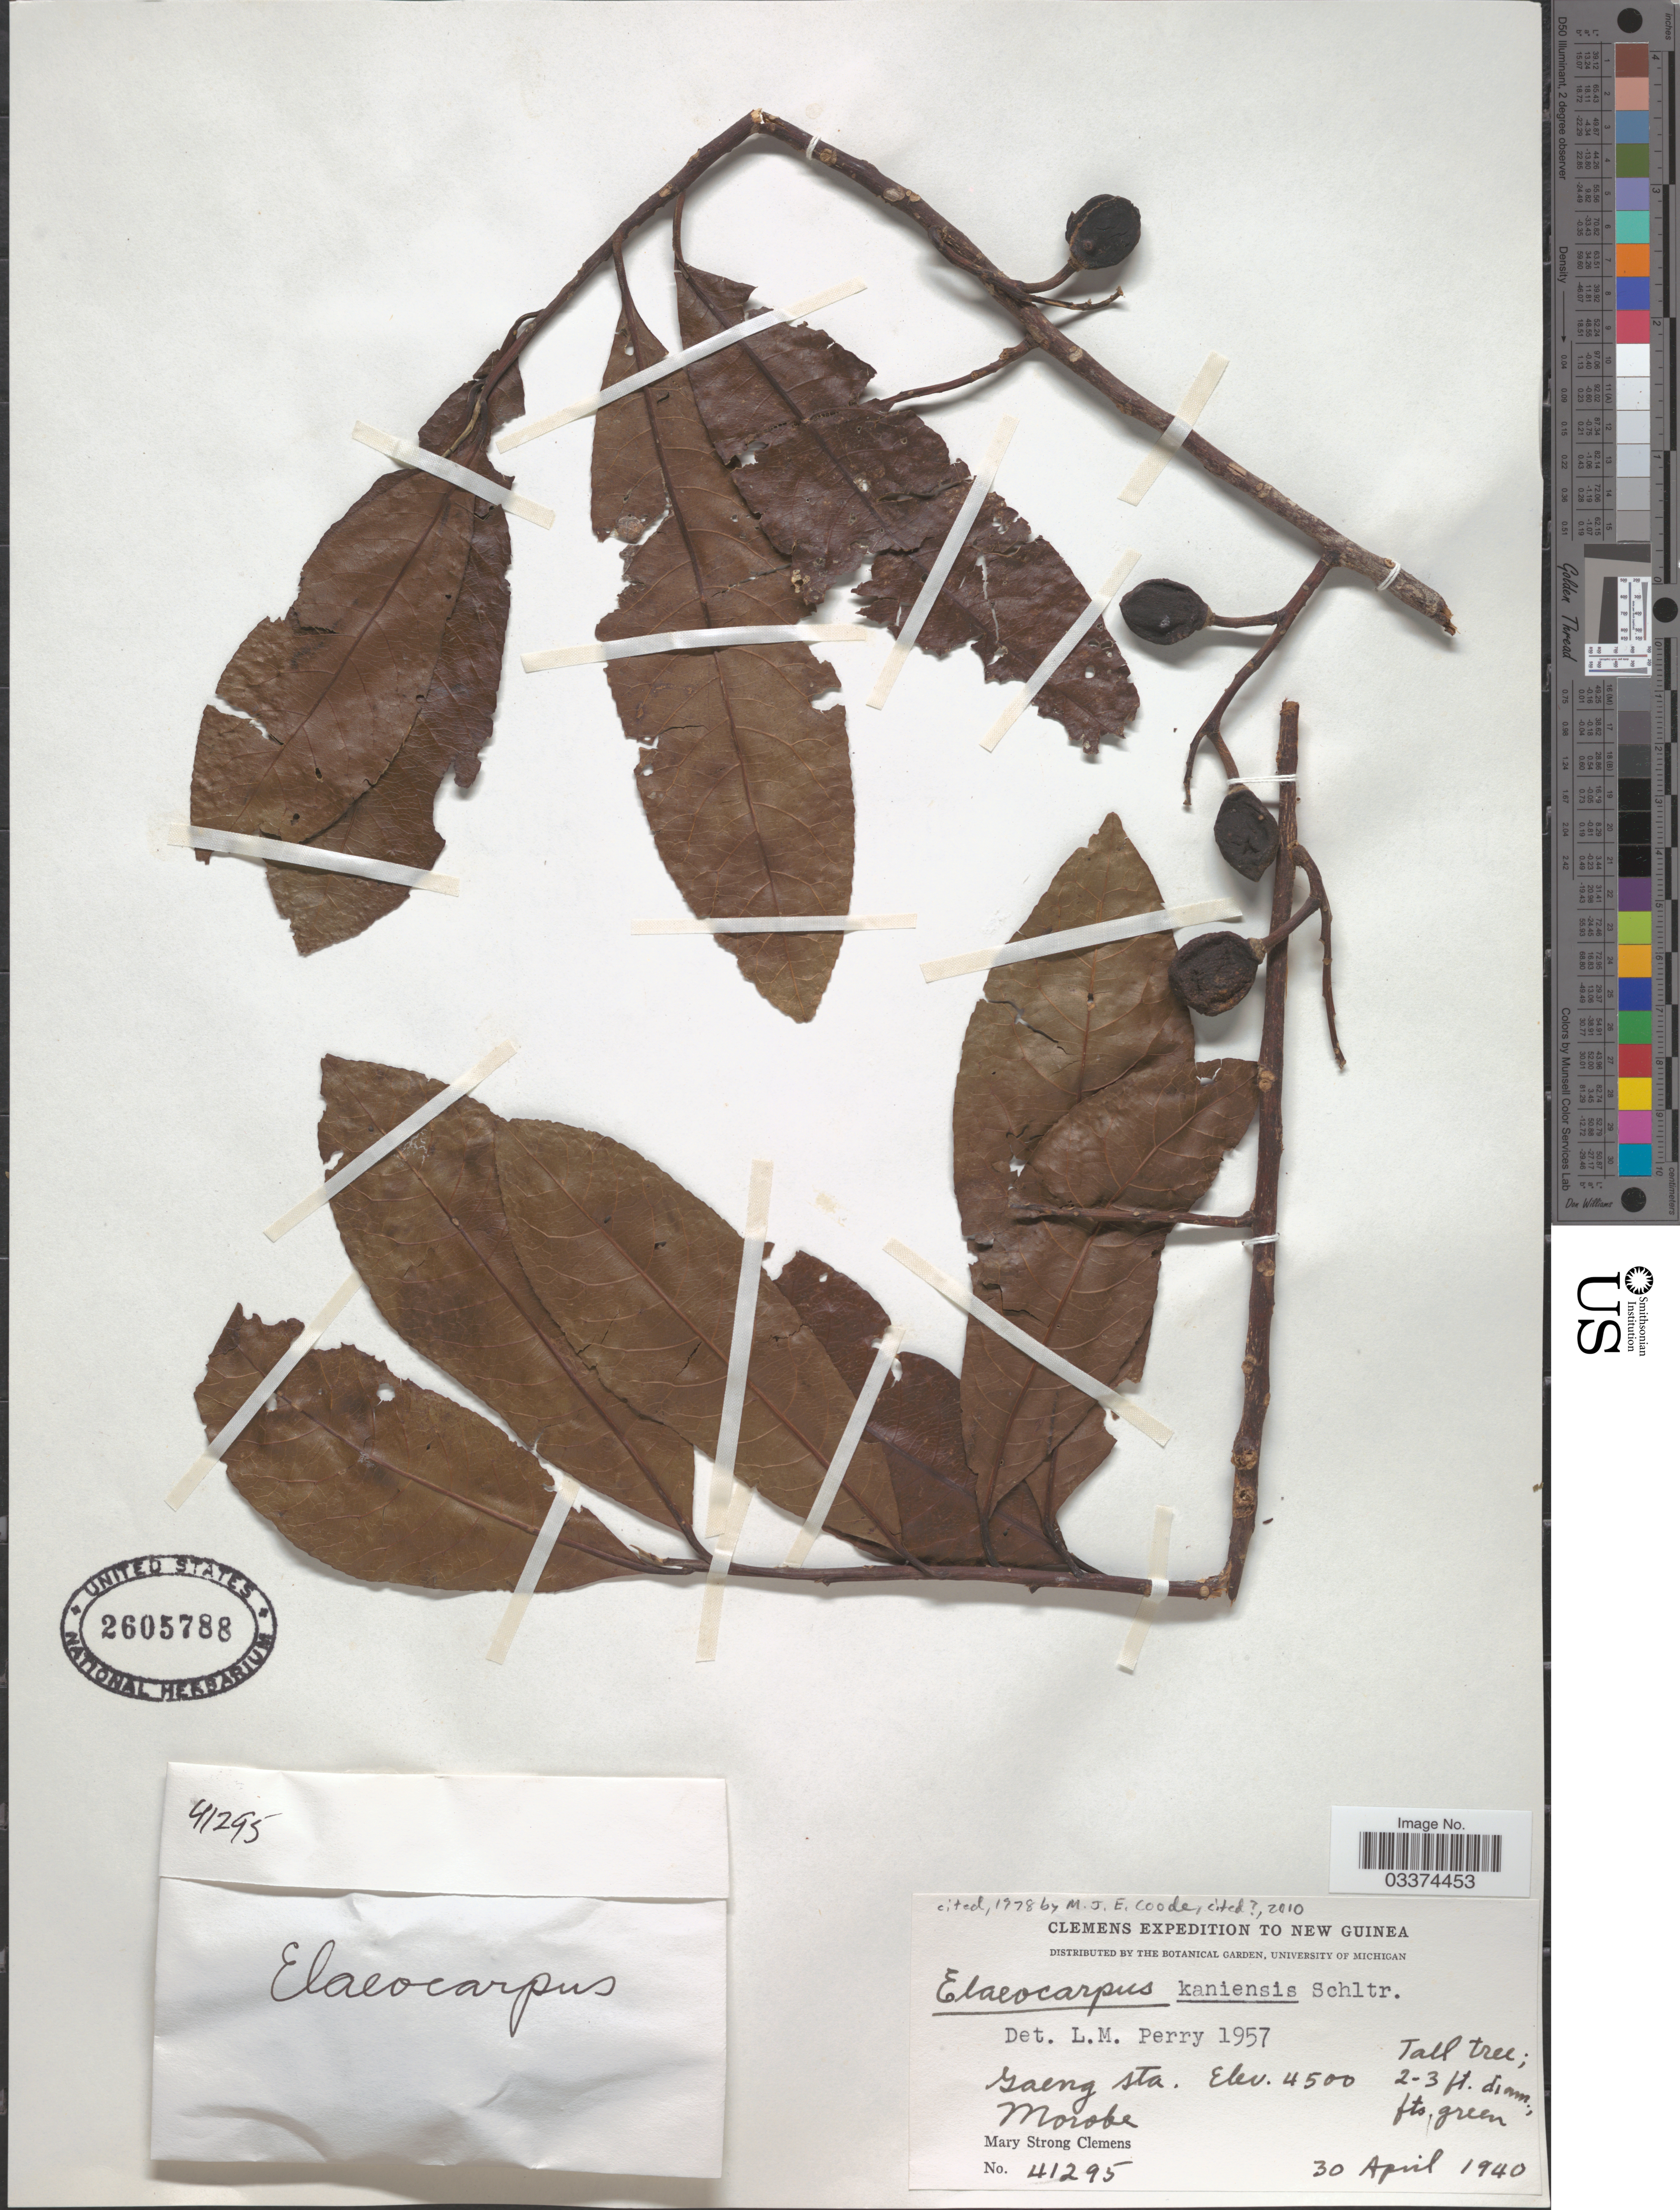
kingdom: Plantae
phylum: Tracheophyta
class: Magnoliopsida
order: Oxalidales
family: Elaeocarpaceae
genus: Elaeocarpus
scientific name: Elaeocarpus kaniensis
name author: Schltr.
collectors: M. S. Clemens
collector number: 41295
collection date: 1940-04-30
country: Papua New Guinea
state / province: Morobe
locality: New Guinea, Gaieng sta., Morobe.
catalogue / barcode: US 2605788